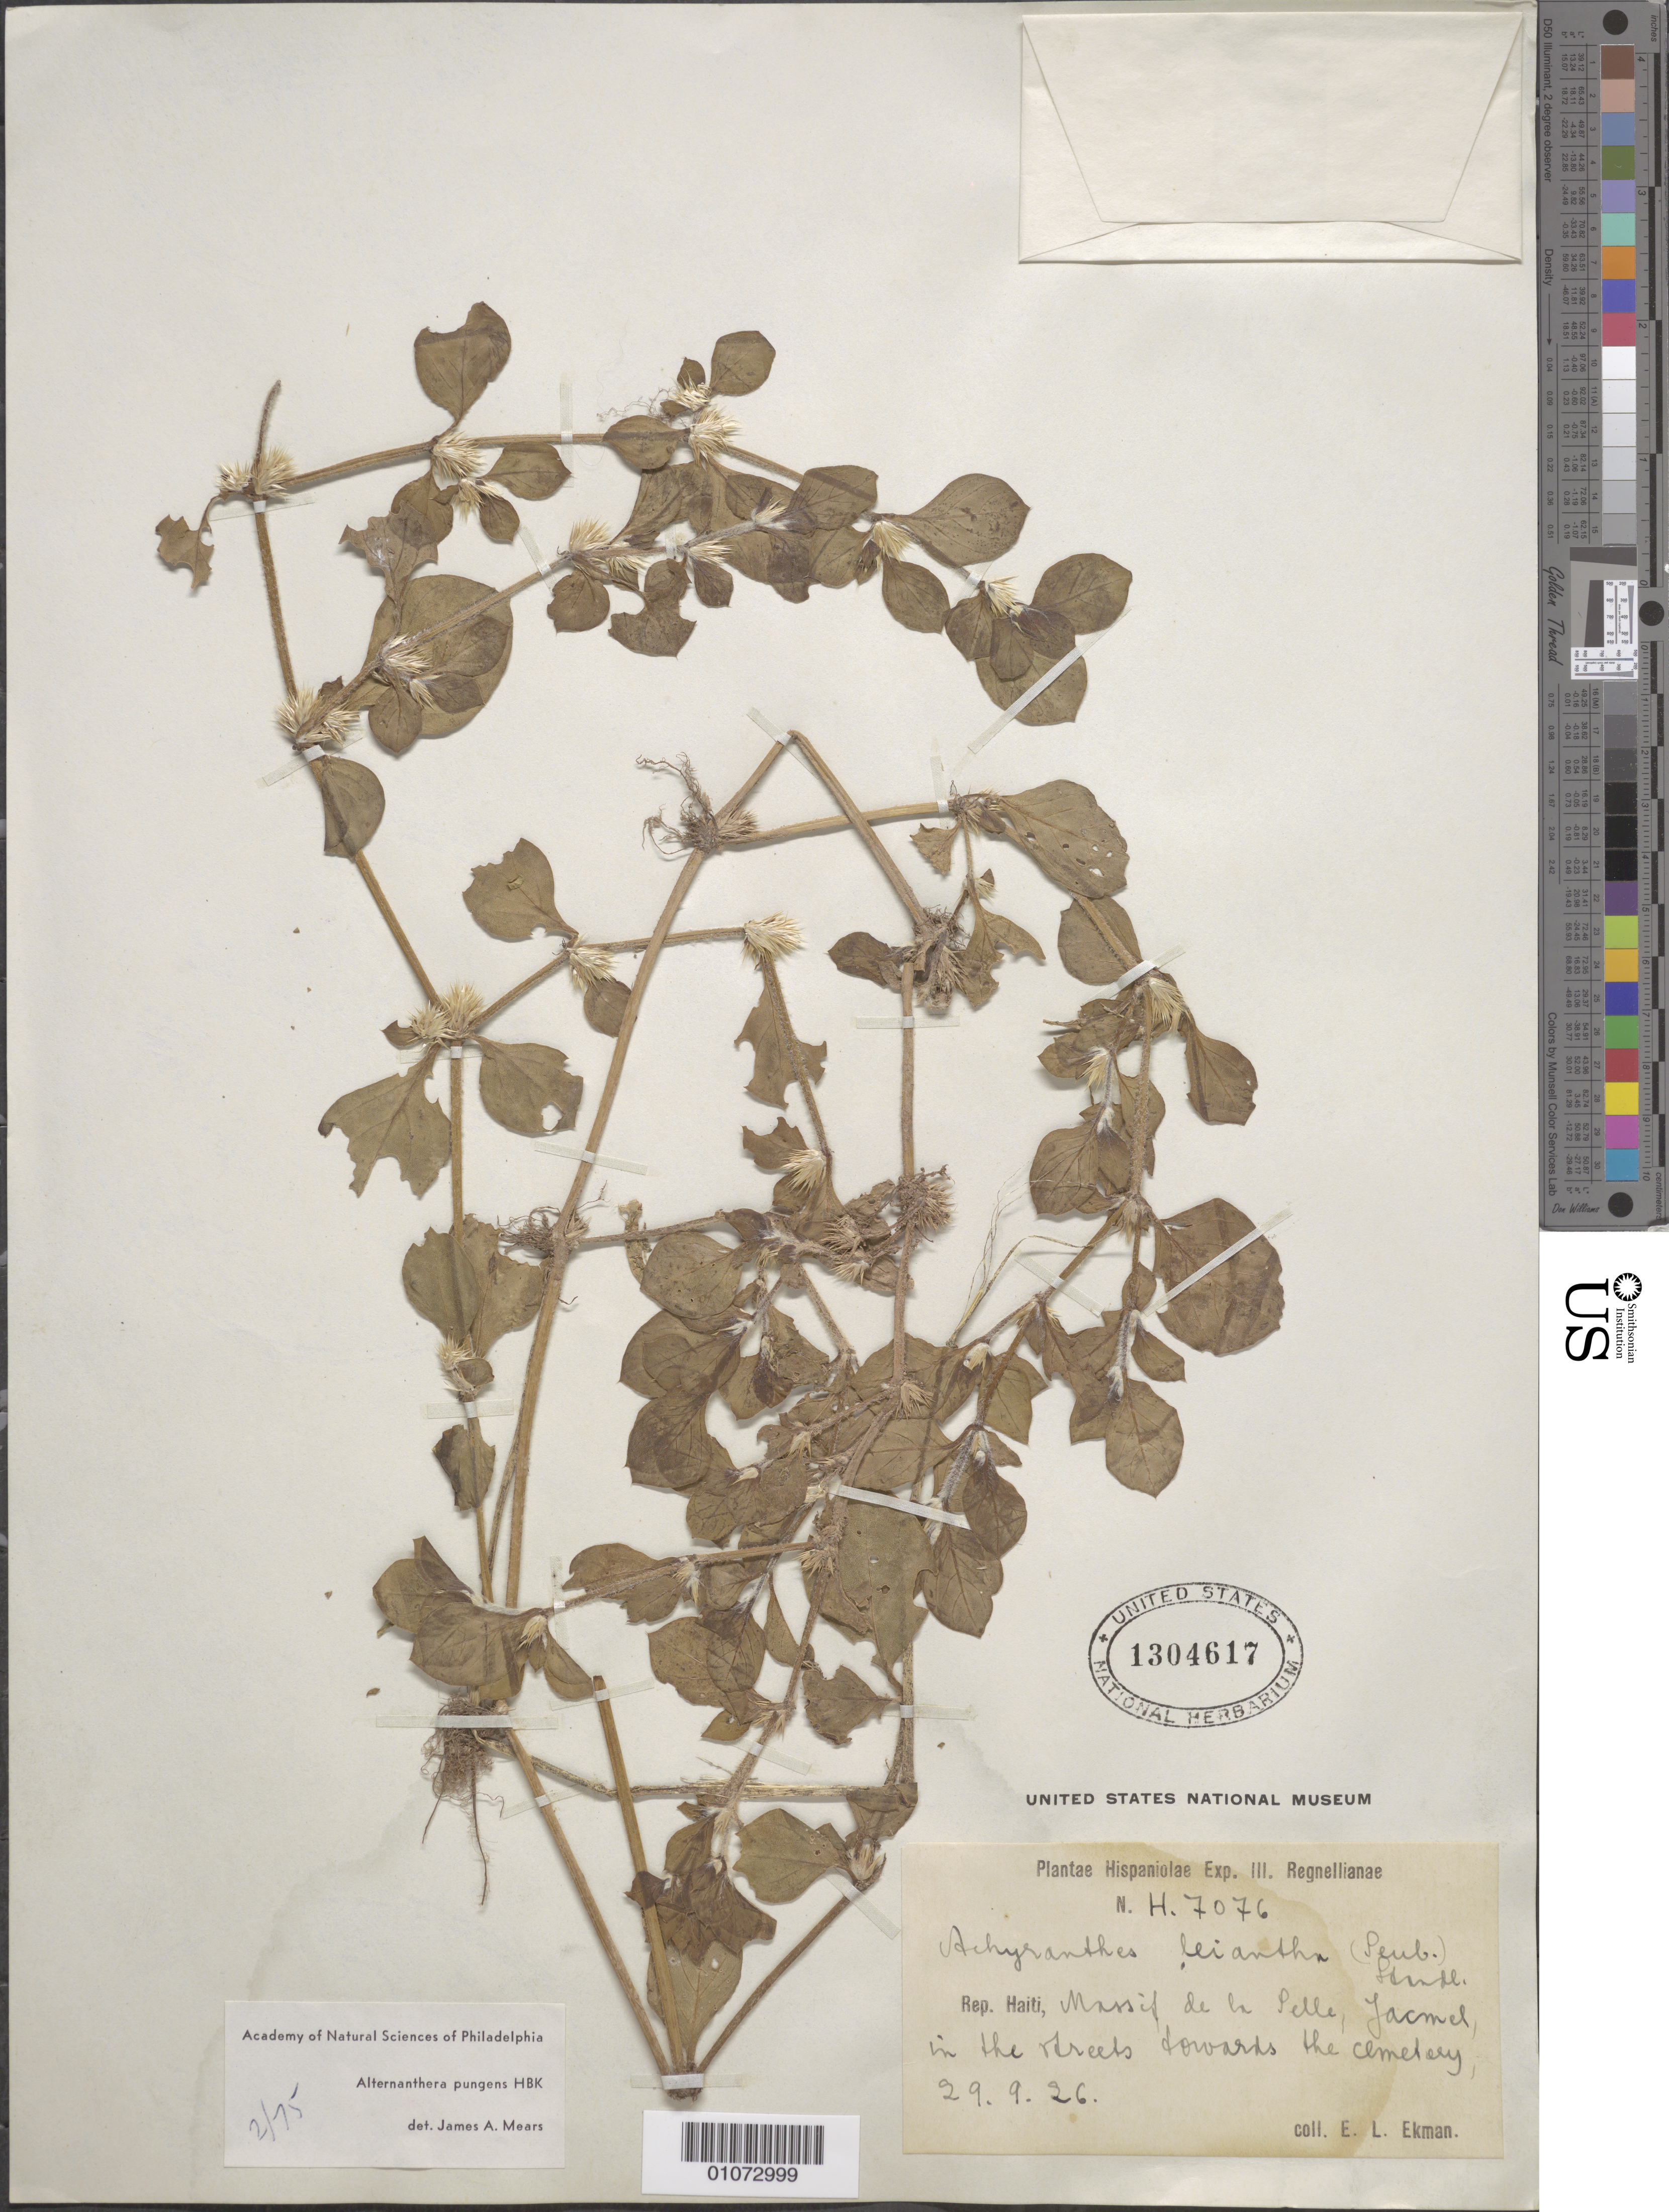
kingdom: Plantae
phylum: Tracheophyta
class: Magnoliopsida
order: Caryophyllales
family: Amaranthaceae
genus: Alternanthera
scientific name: Alternanthera pungens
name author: Kunth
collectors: E. L. Ekman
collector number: H 7076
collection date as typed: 29 Sep 1926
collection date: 1926-09-29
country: Haiti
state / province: Sud-Est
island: Hispaniola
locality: Massif de la Pelle, Jacmel, in the streets towards the cemetery.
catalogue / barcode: US 1304617